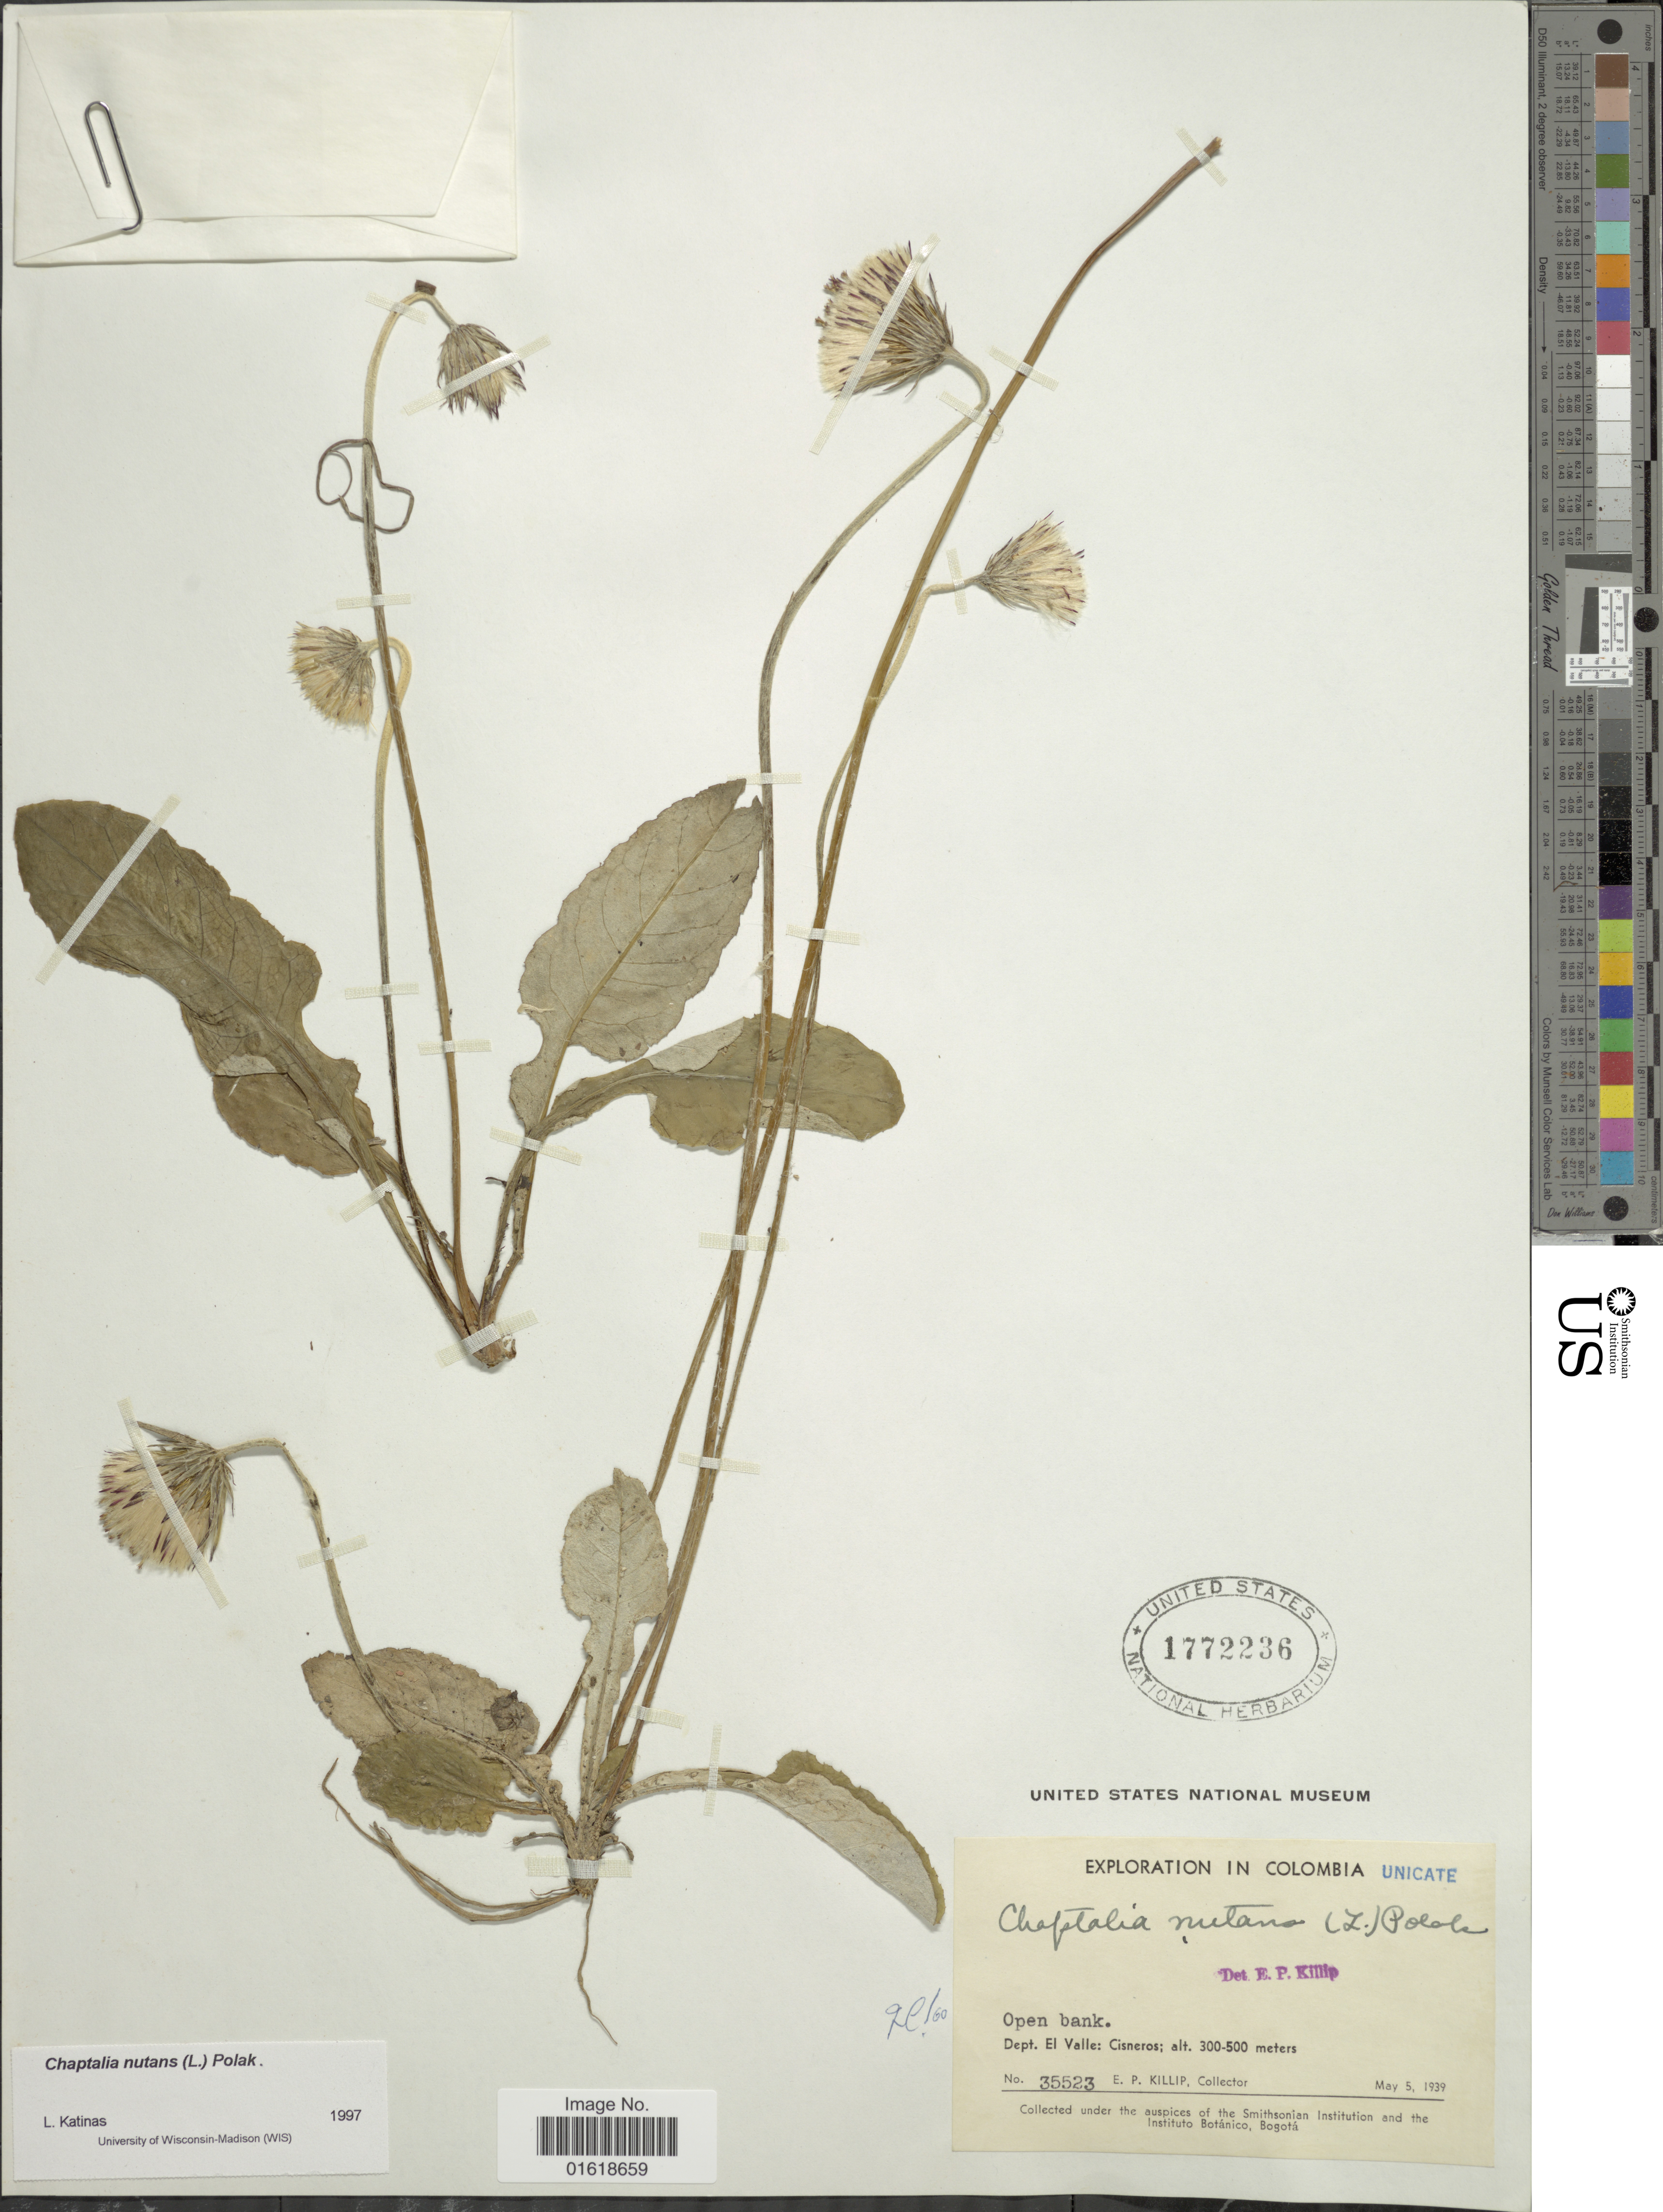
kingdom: Plantae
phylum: Tracheophyta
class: Magnoliopsida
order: Asterales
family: Asteraceae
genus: Chaptalia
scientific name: Chaptalia nutans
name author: (L.) Pol.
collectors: E. P. Killip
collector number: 35523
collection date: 1939-05-05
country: Colombia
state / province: Valle del Cauca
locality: Open bank. Dept. El Valle: Cisneros.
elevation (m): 300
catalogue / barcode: US 1772236